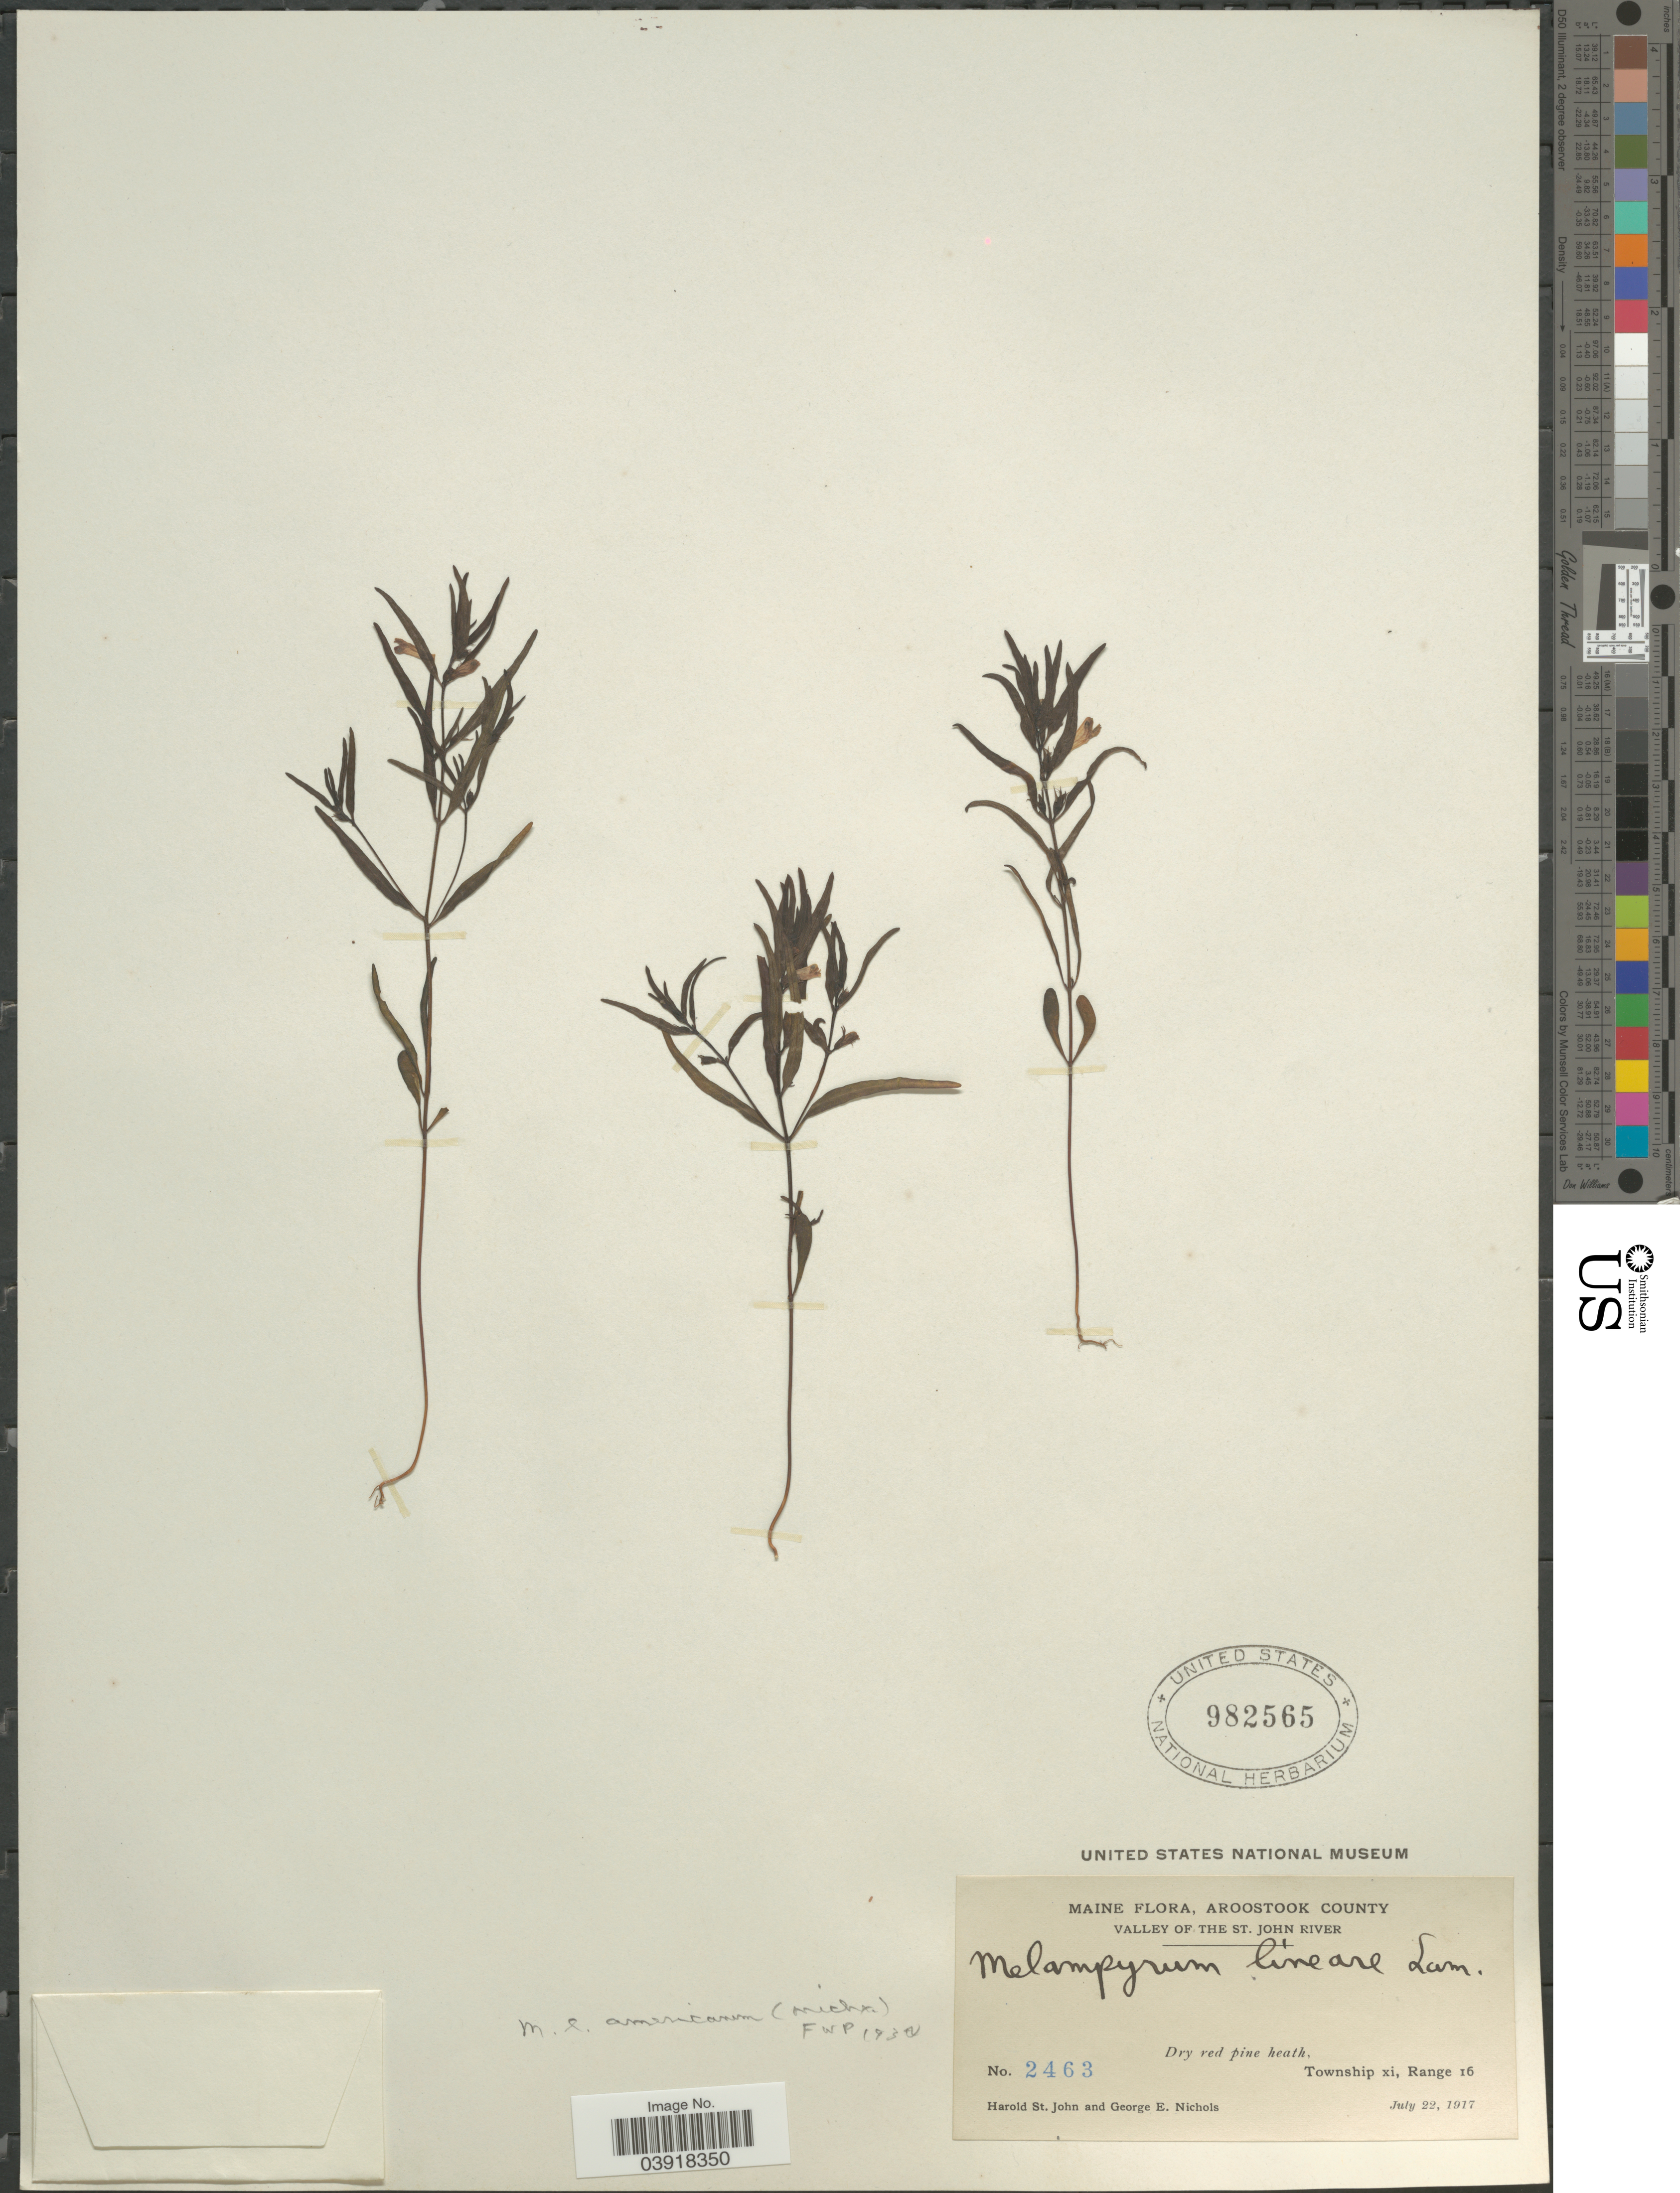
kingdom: Plantae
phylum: Tracheophyta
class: Magnoliopsida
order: Lamiales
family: Orobanchaceae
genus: Melampyrum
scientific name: Melampyrum lineare subsp. typicum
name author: Pennell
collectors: H. St. John & G. E. Nichols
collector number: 2463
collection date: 1917-07-22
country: United States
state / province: Maine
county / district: Aroostook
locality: Valley of the St. John River. Township xi, Range 16.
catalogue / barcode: US 982565